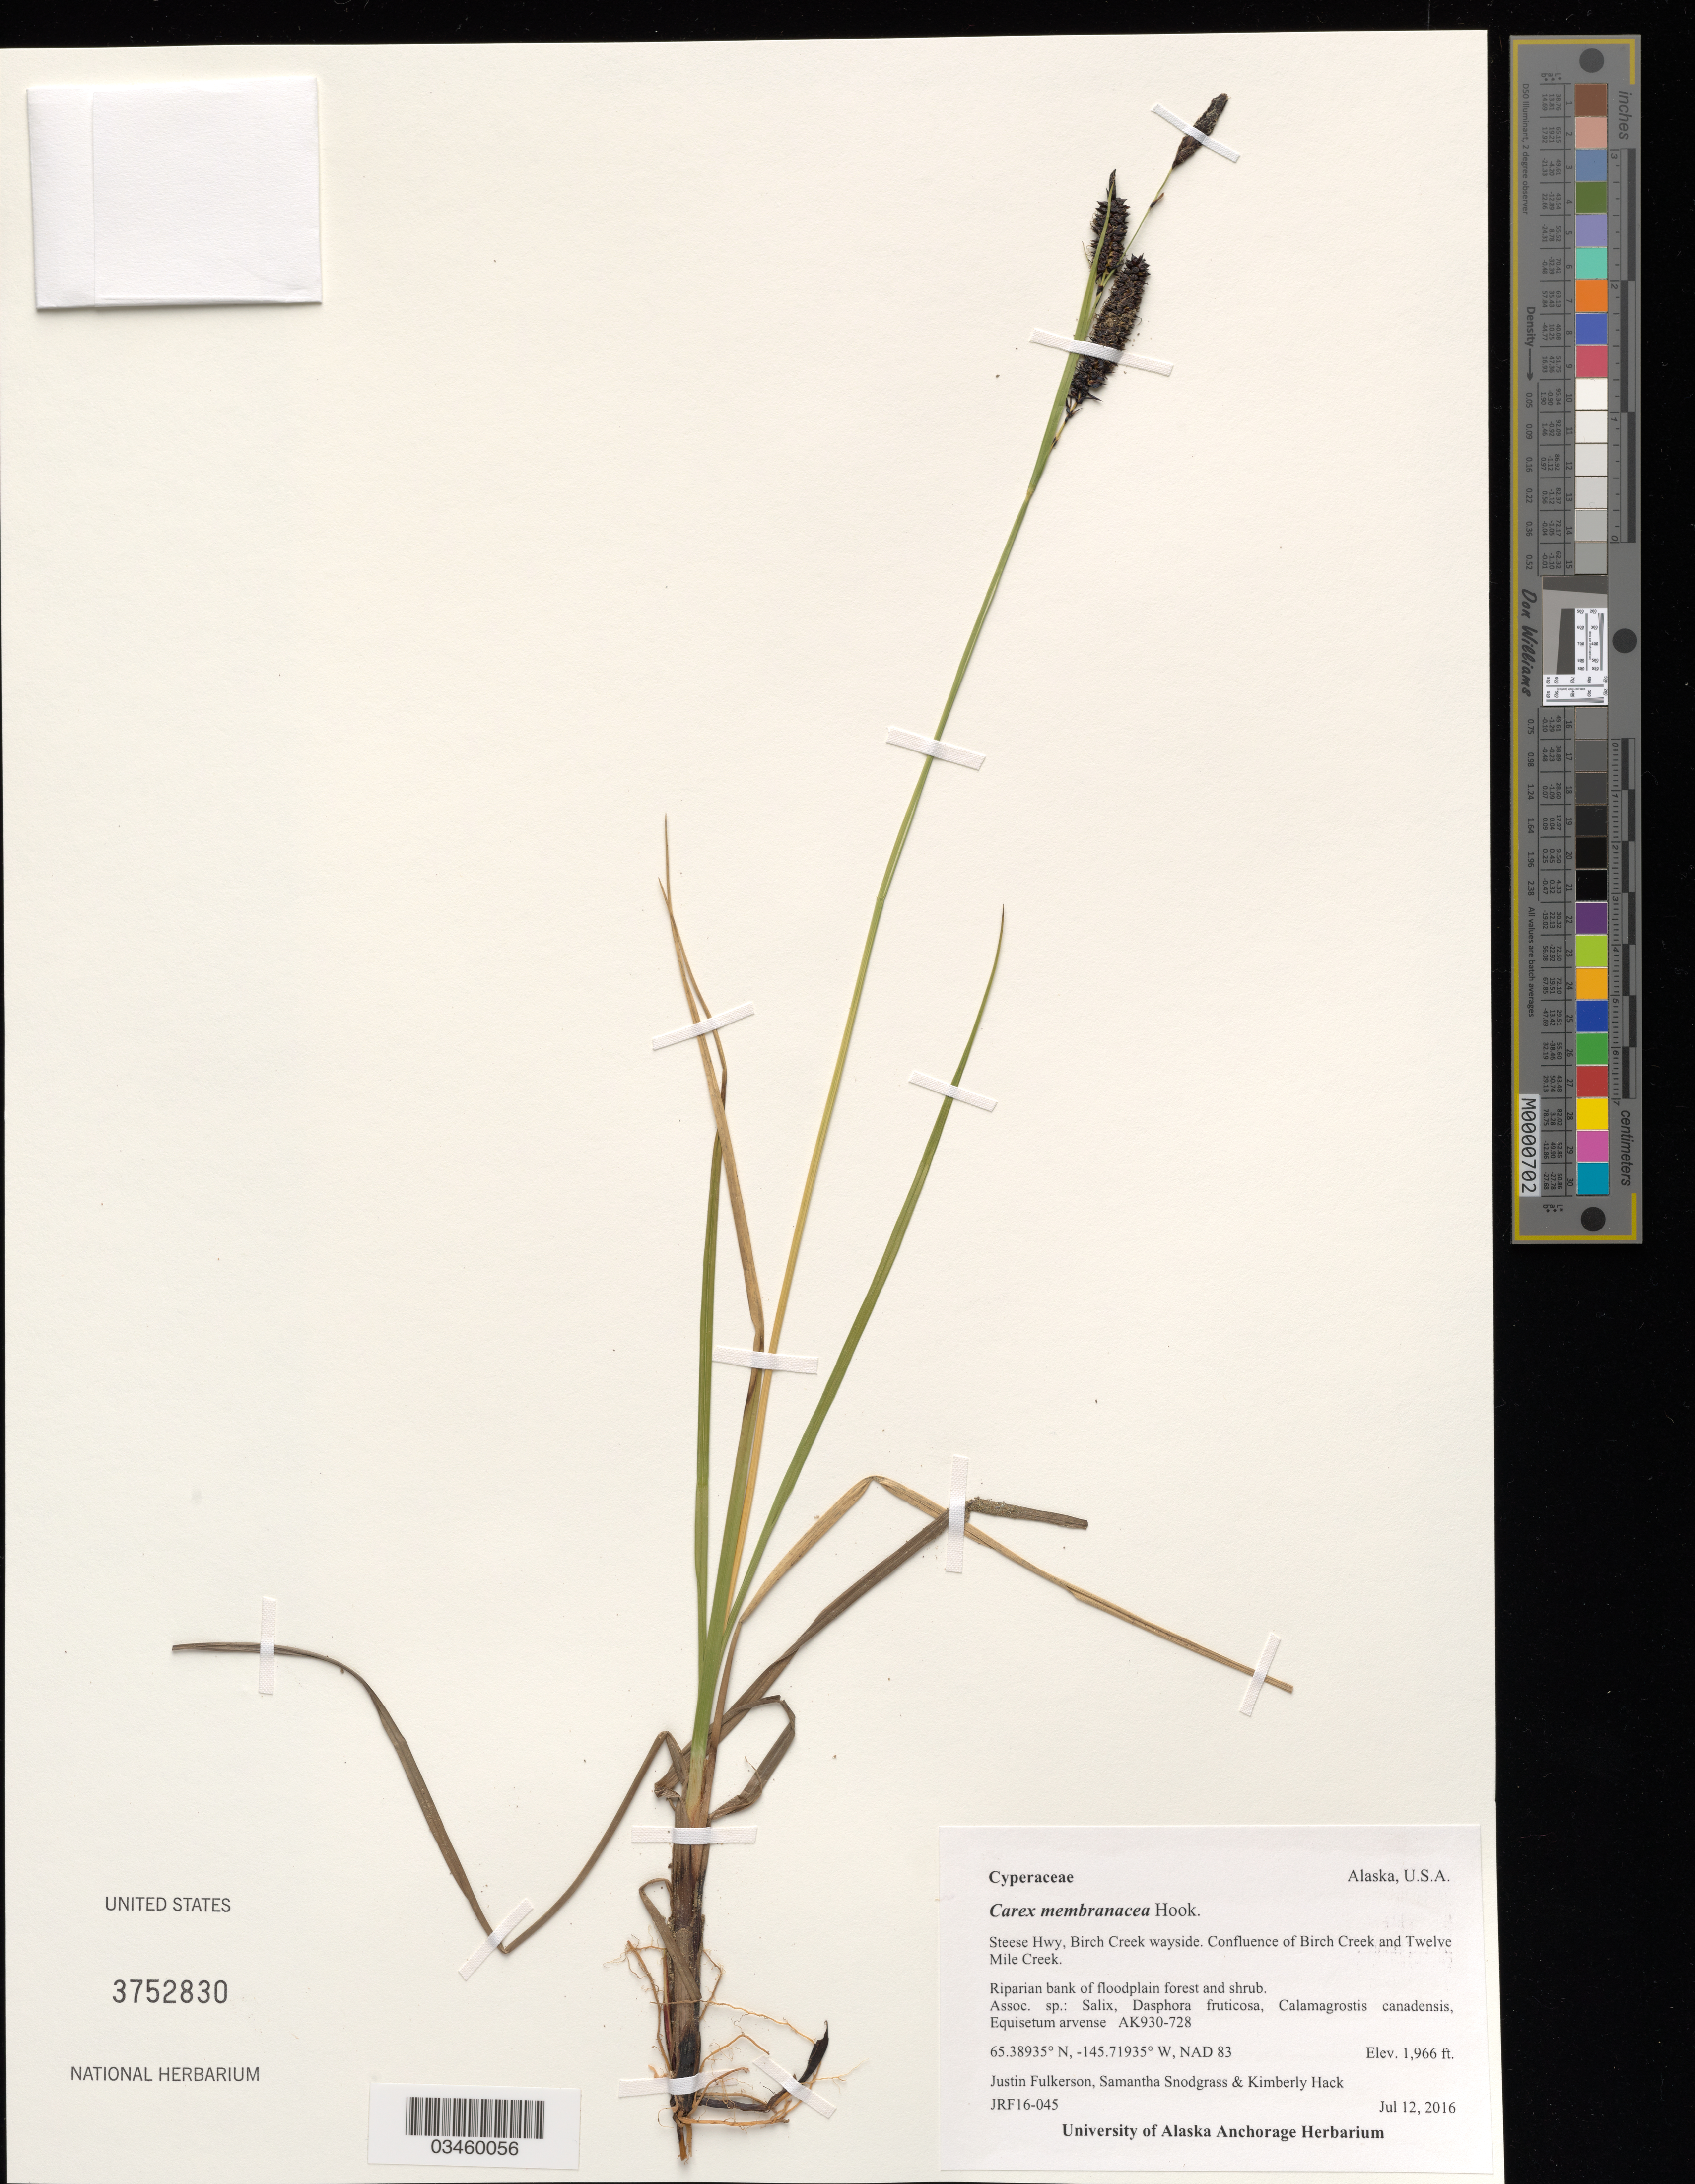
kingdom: Plantae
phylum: Tracheophyta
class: Liliopsida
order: Poales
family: Cyperaceae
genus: Carex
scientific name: Carex membranacea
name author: Hook.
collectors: J. Fulkerson, K. Hack & S. Snodgrass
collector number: AK930-728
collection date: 2016-07-12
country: United States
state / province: Alaska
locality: Steese Hwy, confluence of Birch Creek and Twelvemile Creek.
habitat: Riparian bank of floodplain forest and shrub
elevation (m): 599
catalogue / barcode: US 3752830